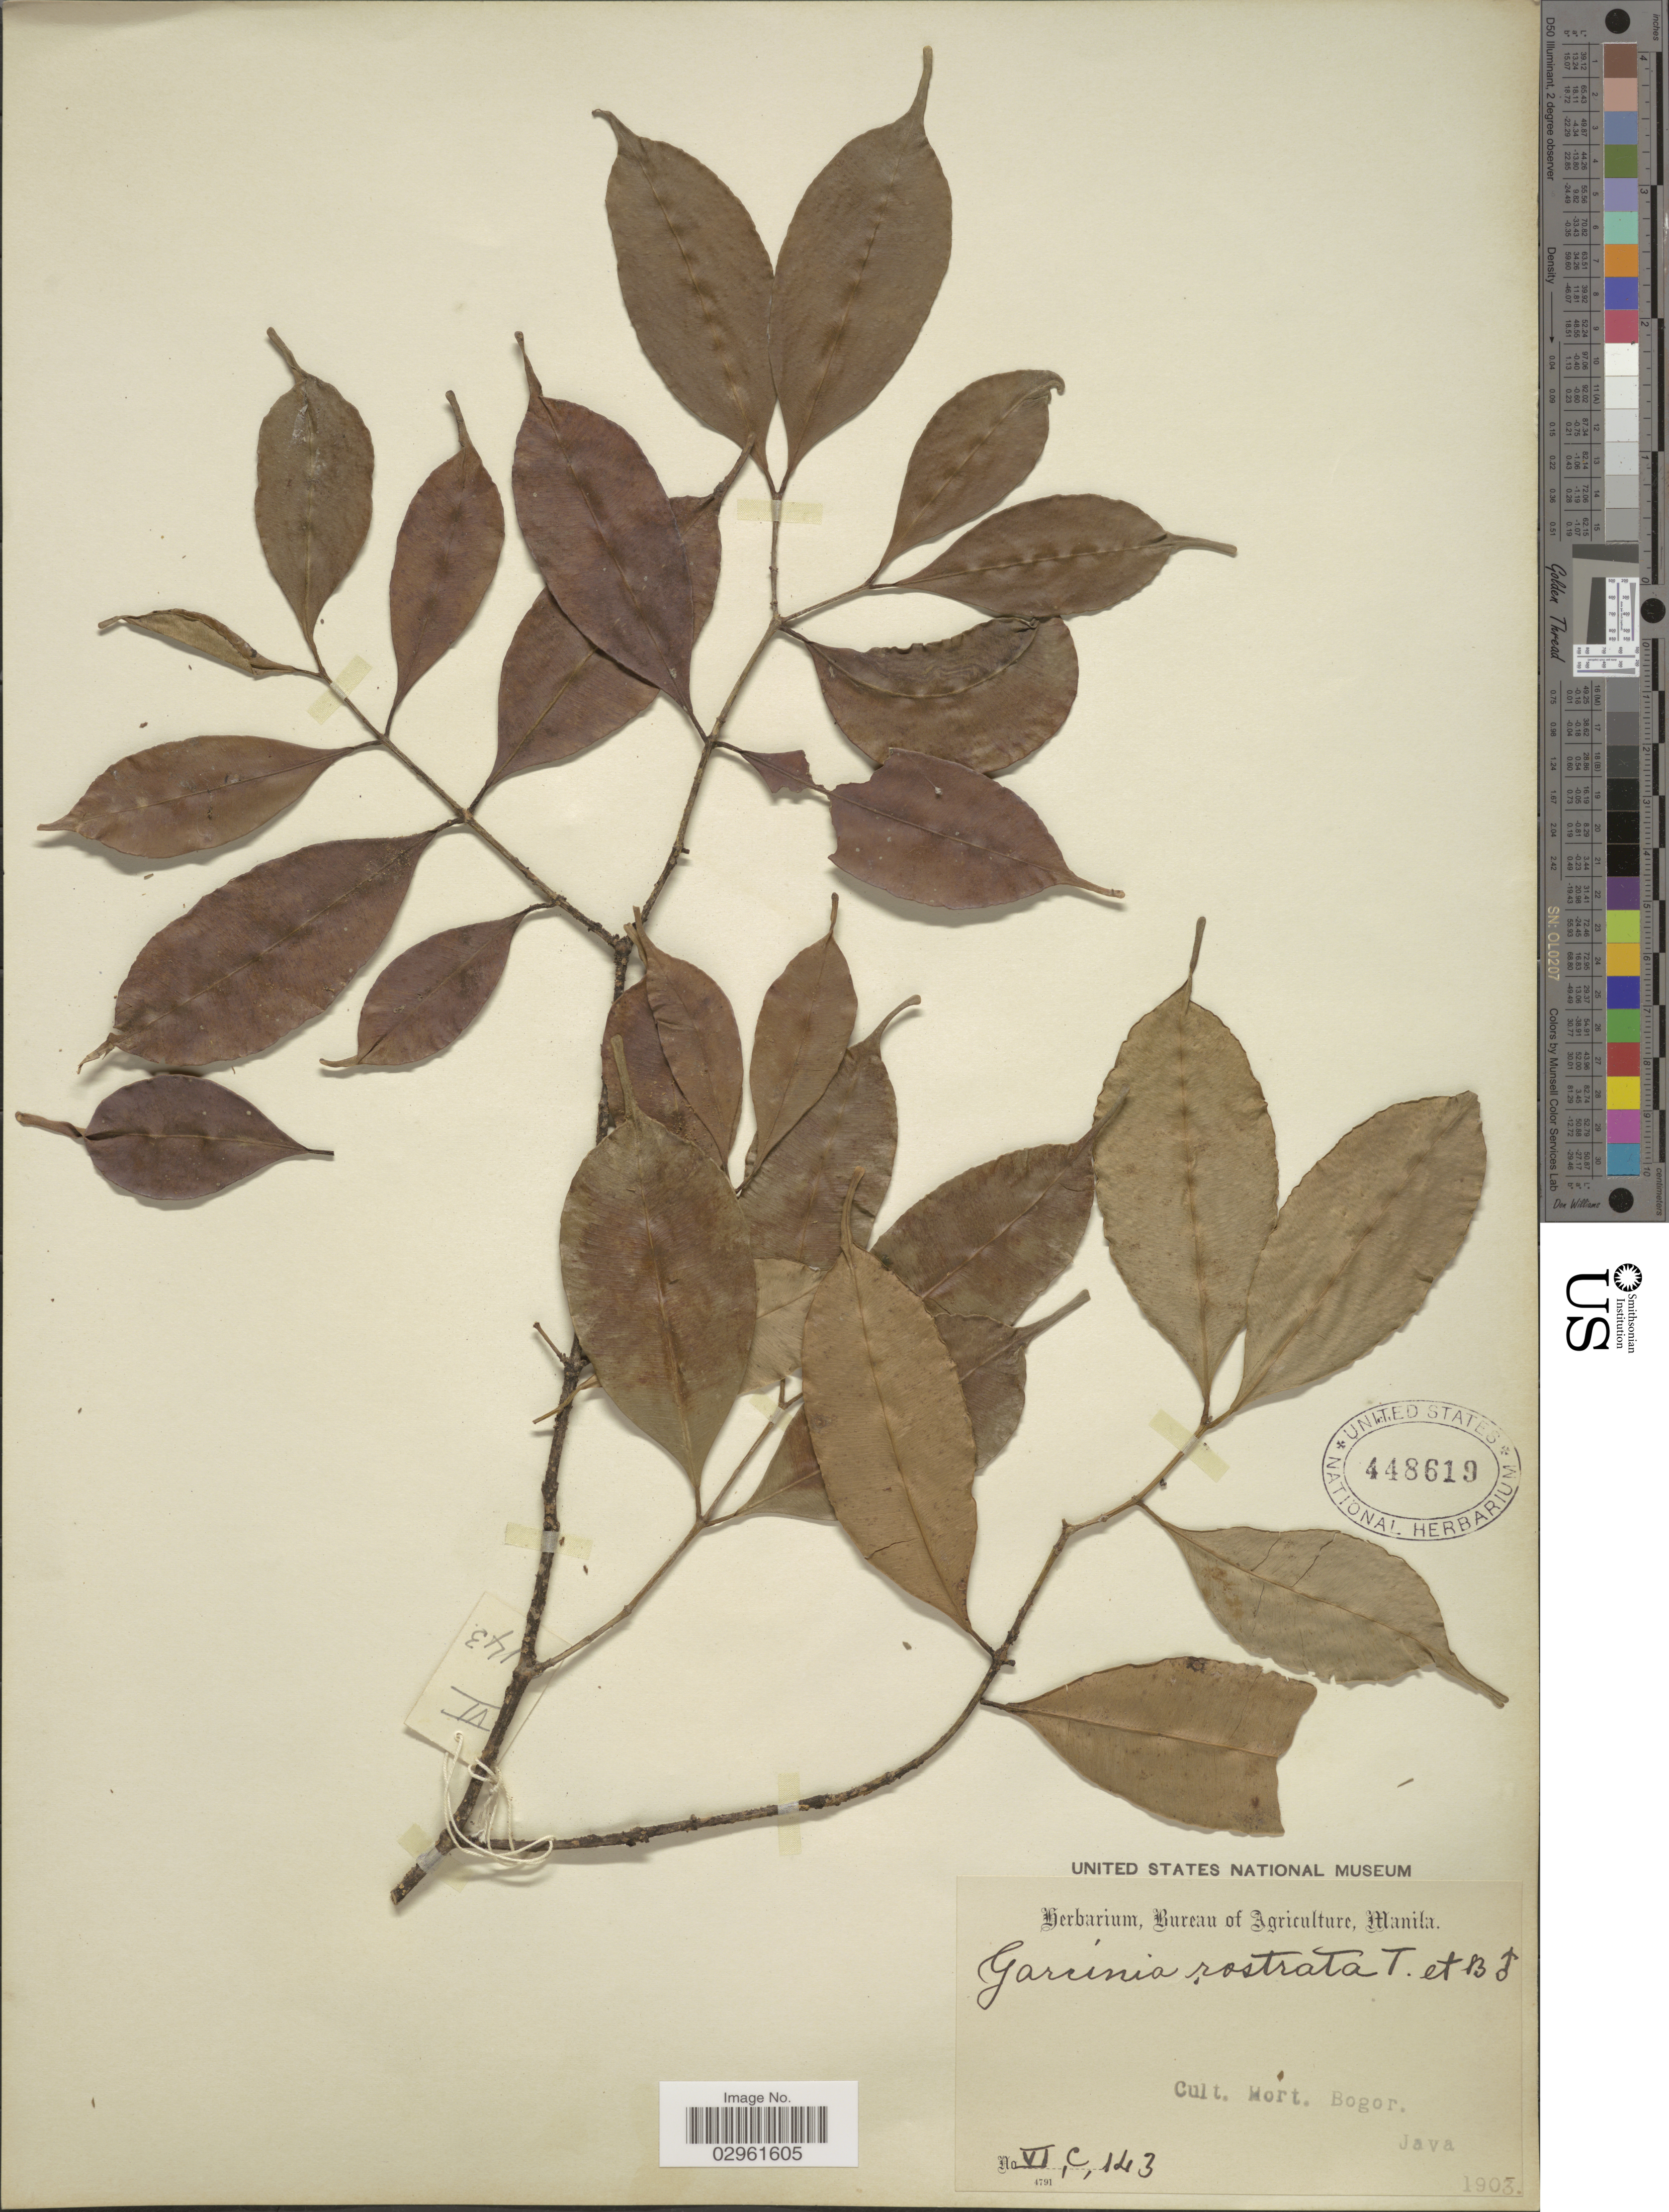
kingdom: Plantae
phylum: Tracheophyta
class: Magnoliopsida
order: Malpighiales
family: Clusiaceae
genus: Garcinia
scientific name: Garcinia rostrata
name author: (Hassk.) Miq.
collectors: Ex herb. Bureau of Agriculture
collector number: VI, c, 143?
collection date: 1903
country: Indonesia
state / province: Java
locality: Hort. Bogor.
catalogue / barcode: US 448619